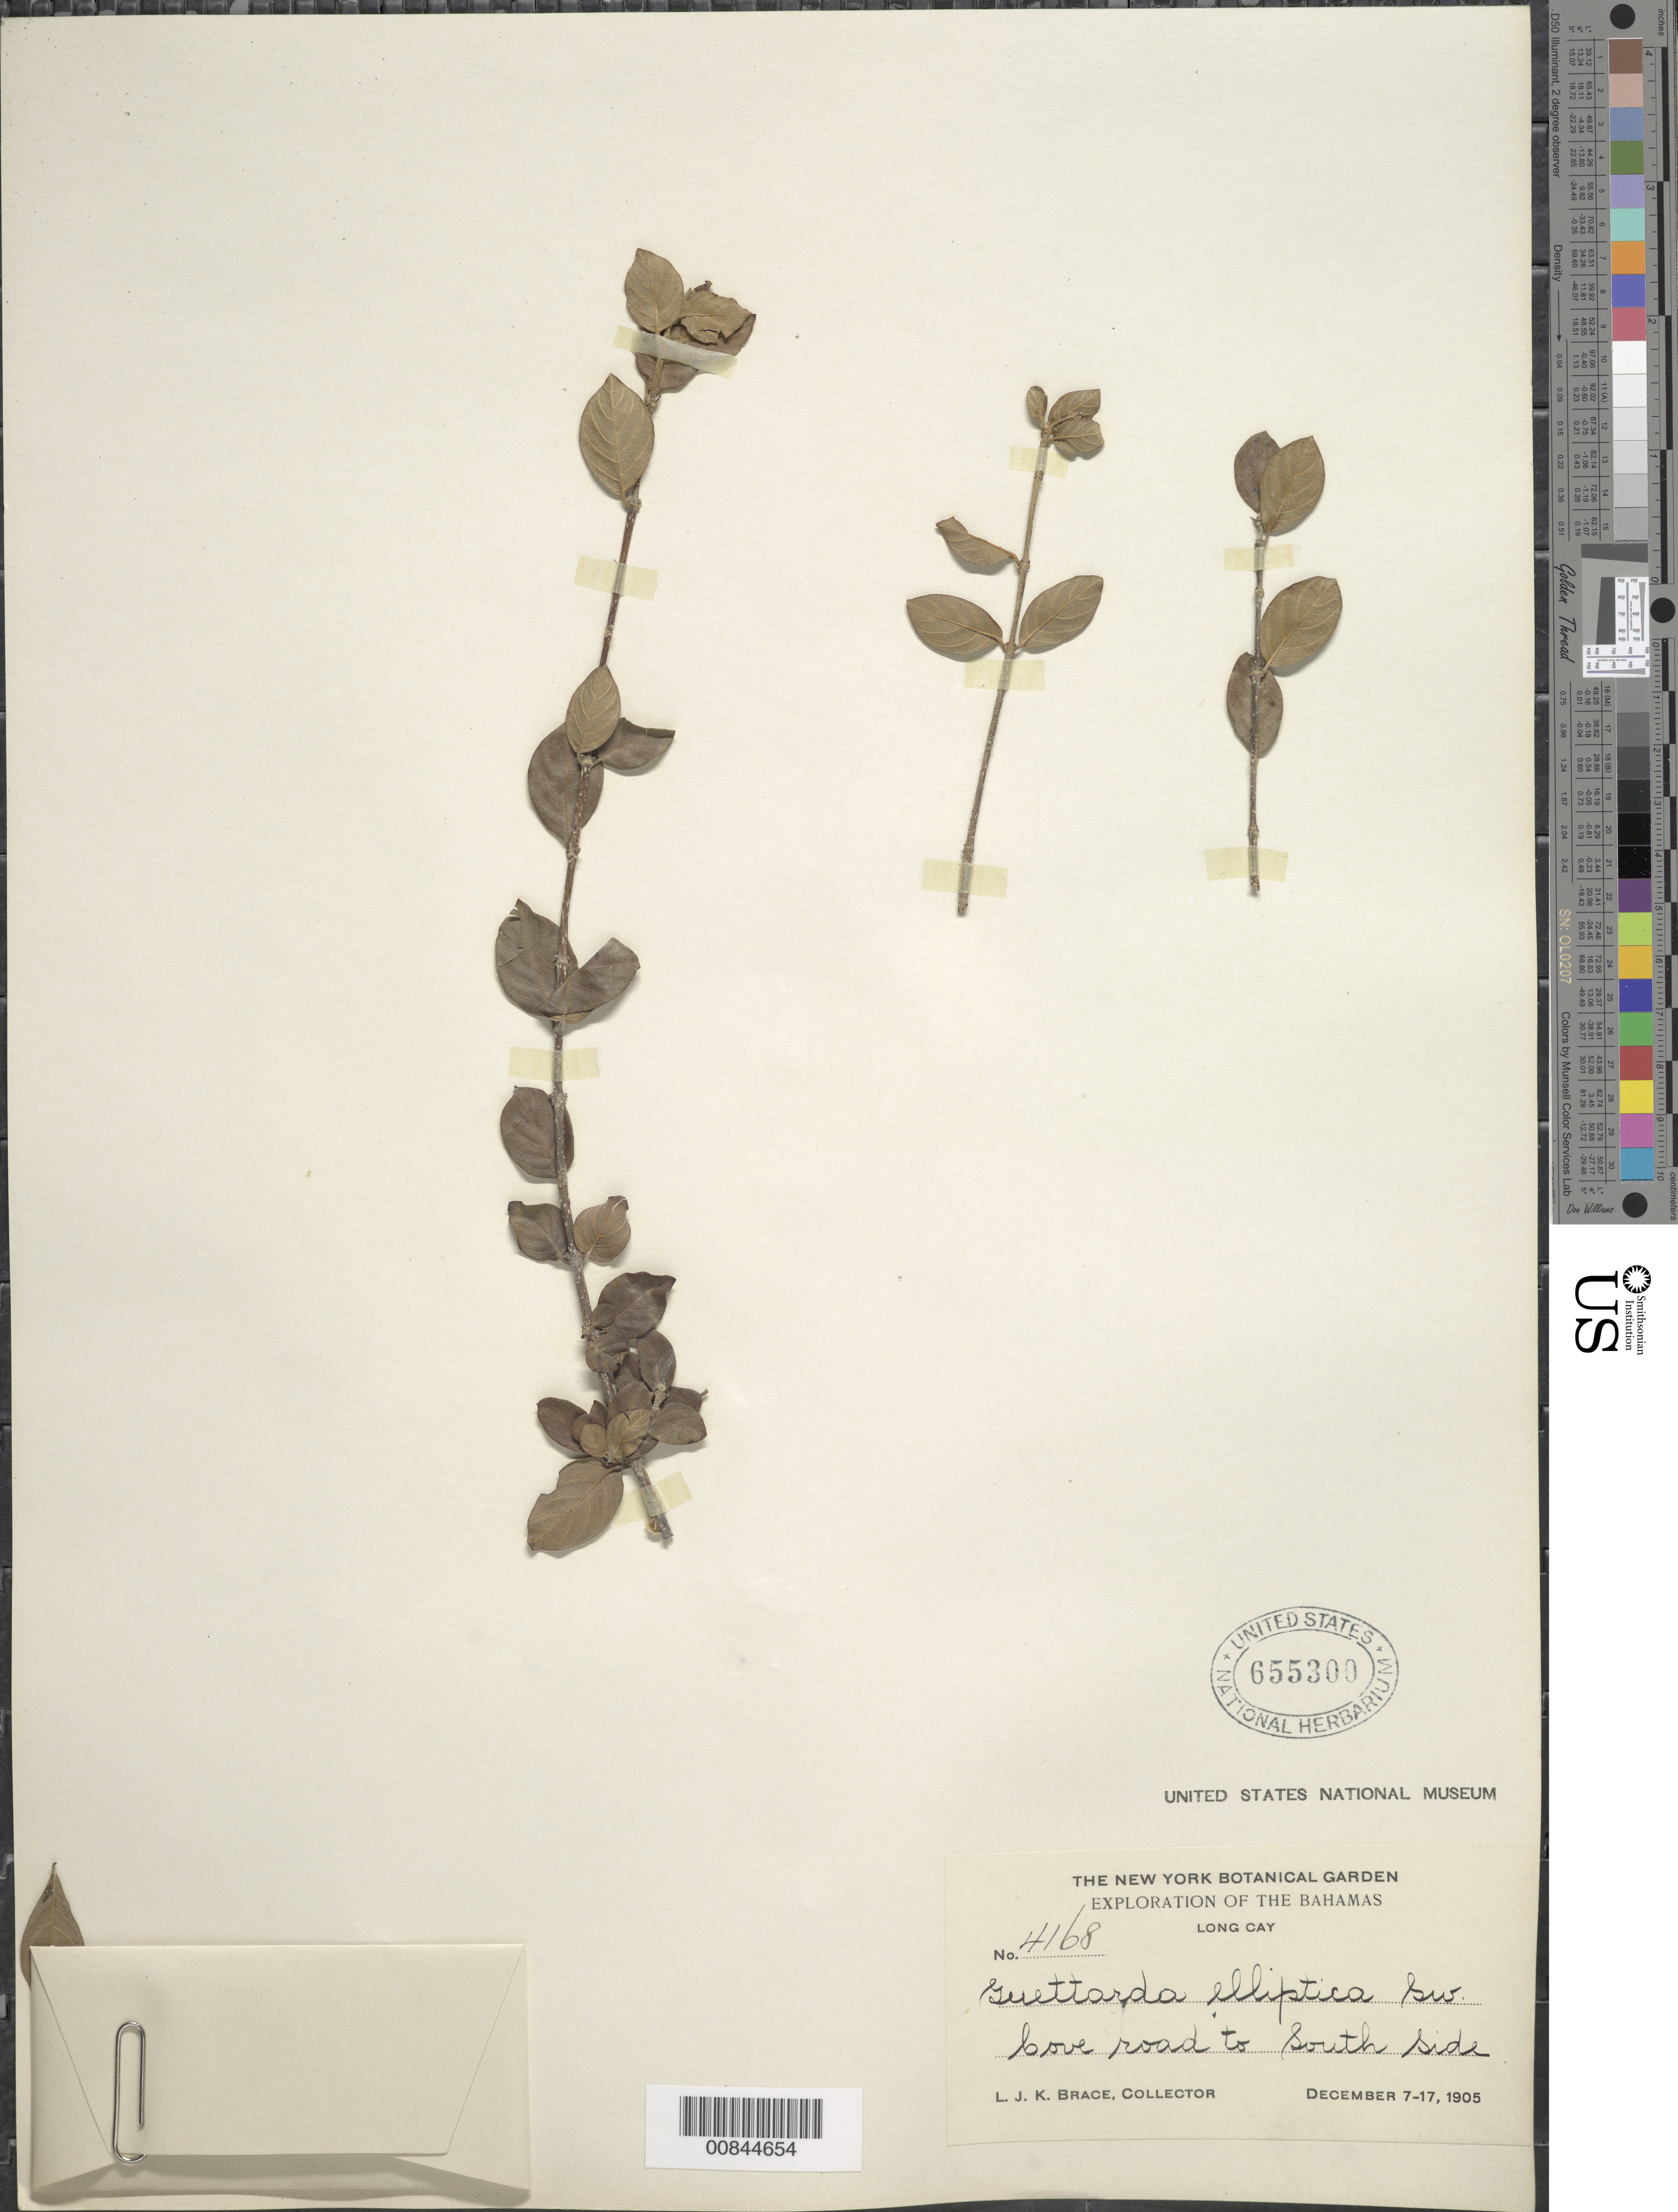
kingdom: Plantae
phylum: Tracheophyta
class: Magnoliopsida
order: Gentianales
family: Rubiaceae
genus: Guettarda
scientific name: Guettarda elliptica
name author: Sw.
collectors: L. J. K. Brace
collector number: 4168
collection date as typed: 07 Dec 1905 to 17 Dec 1905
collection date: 1905-12-07/1905-12-17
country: Bahamas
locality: Long Cay. Cove road to South Side.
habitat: Along road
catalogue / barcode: US 655300